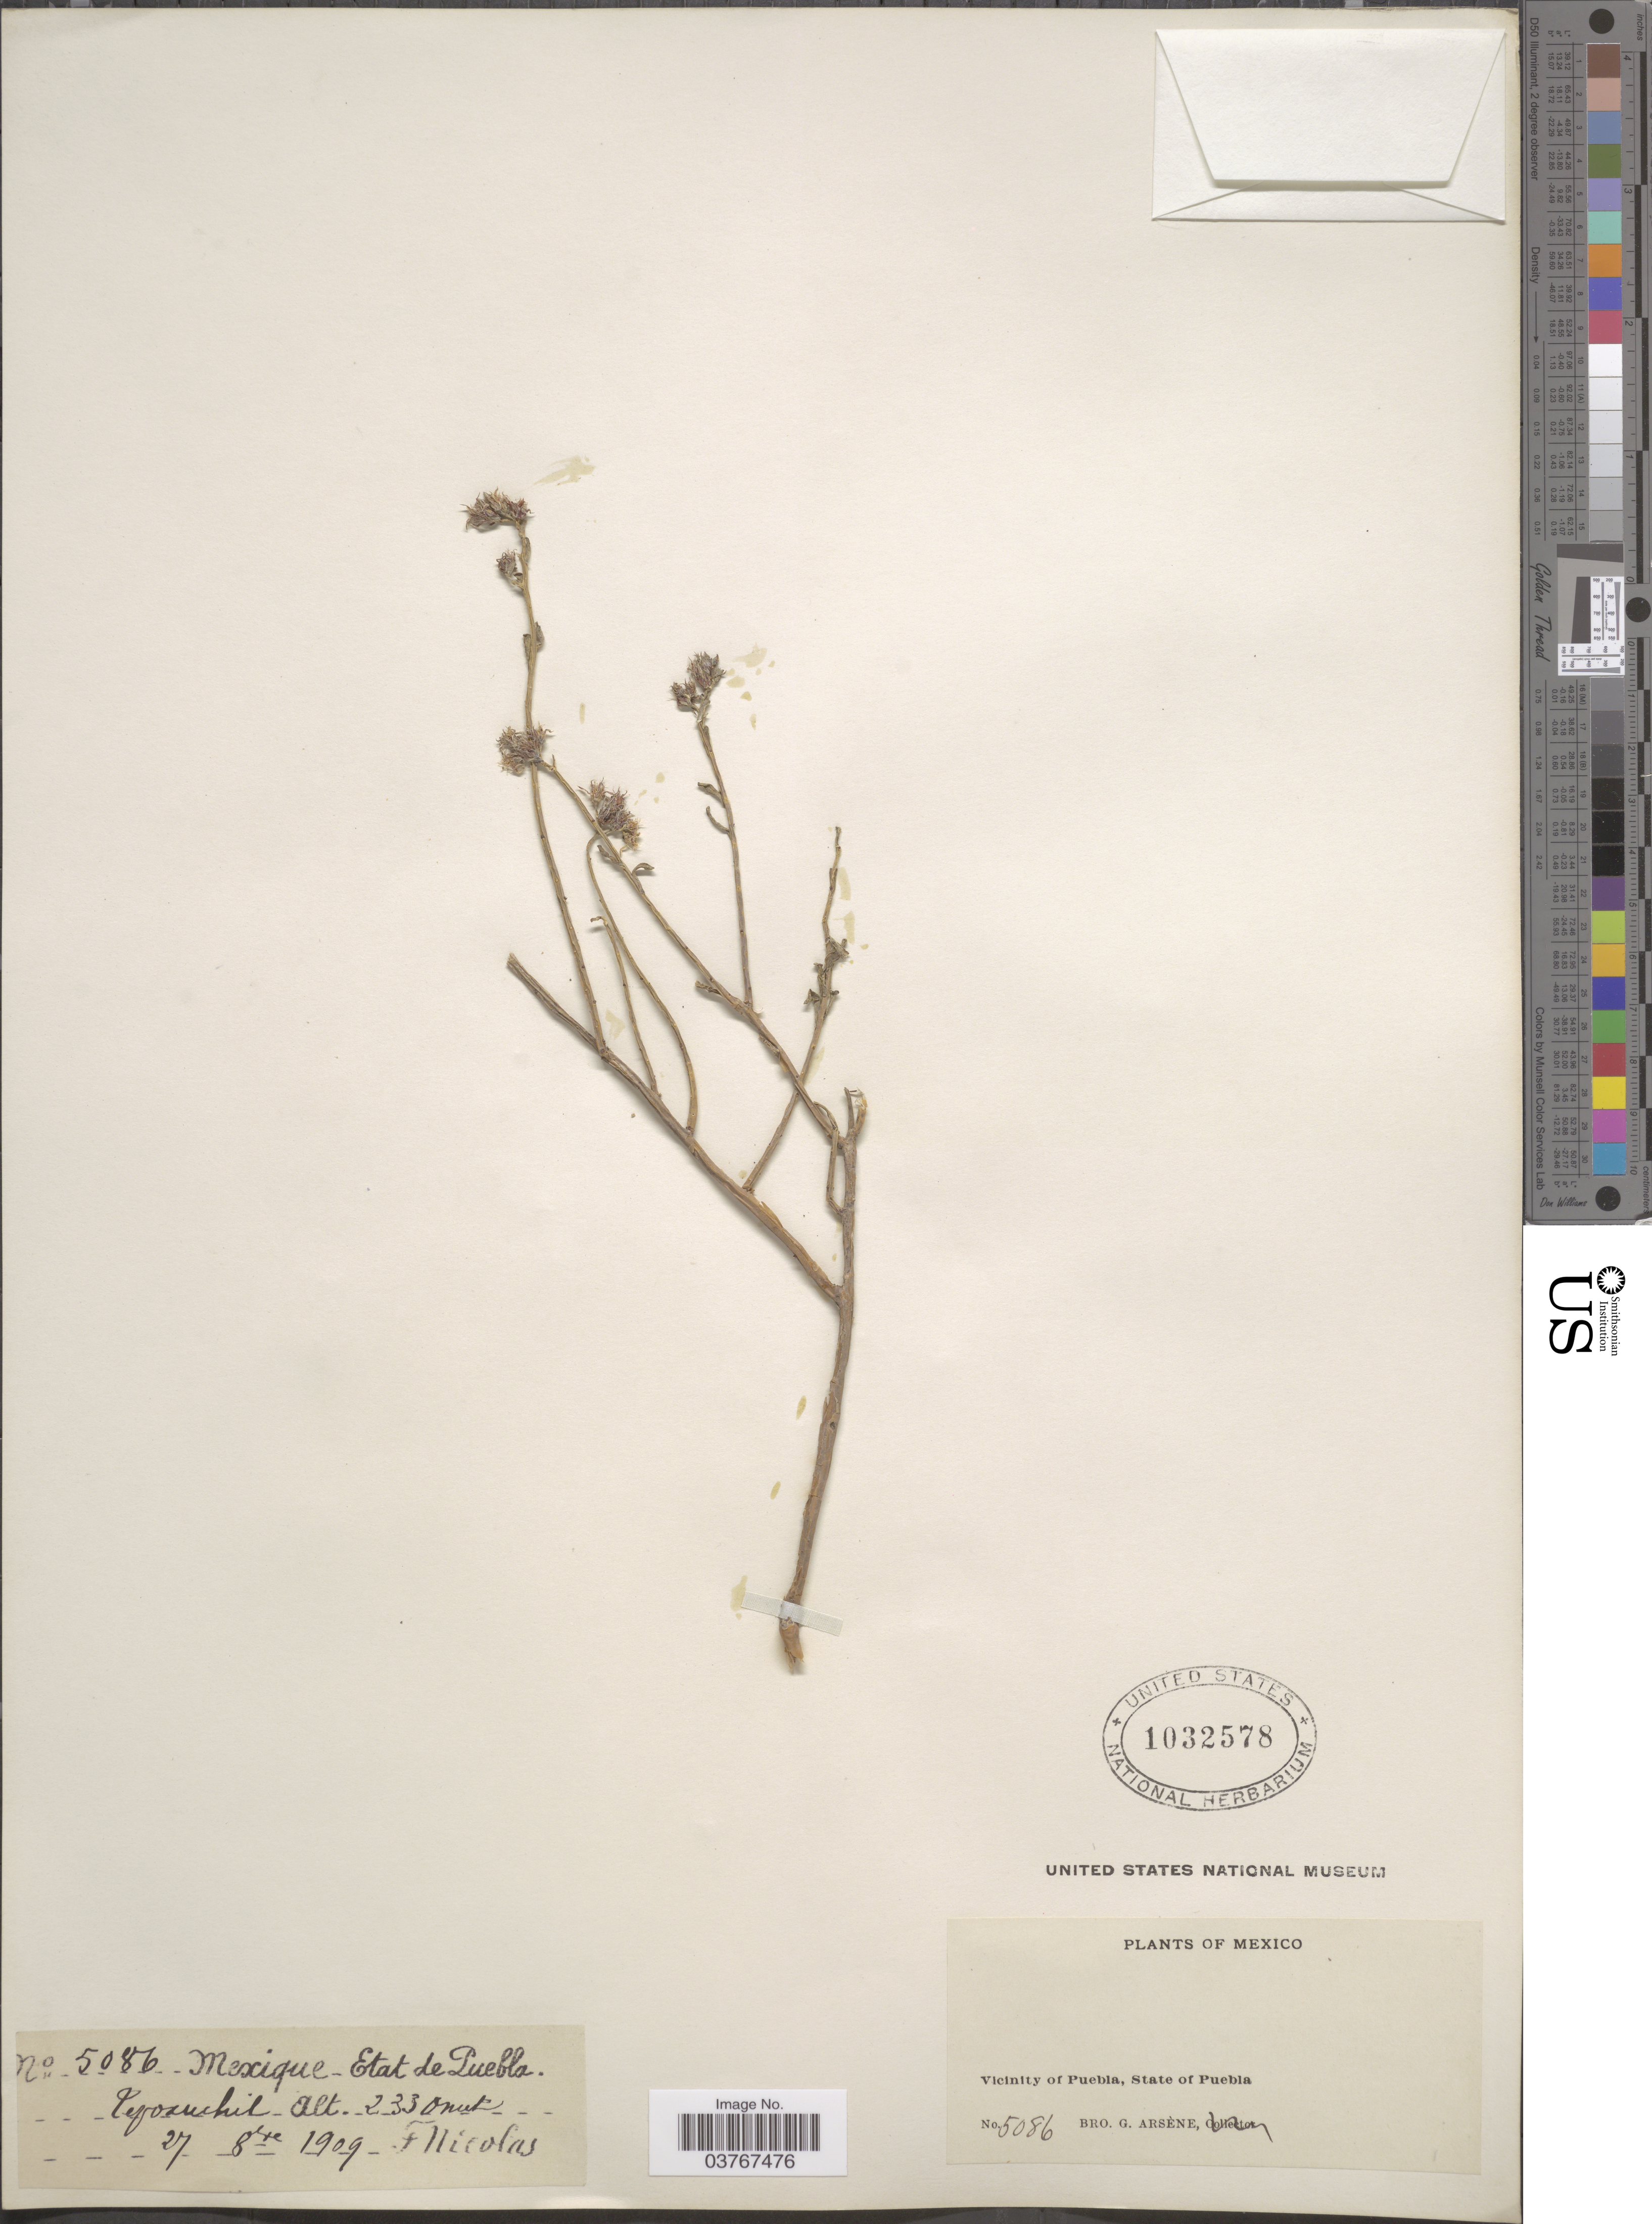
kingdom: Plantae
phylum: Tracheophyta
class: Magnoliopsida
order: Saxifragales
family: Crassulaceae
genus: Sedum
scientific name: Sedum sp.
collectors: F. Nicolas & Bro. G. Arsène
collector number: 5086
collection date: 1909-10-27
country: Mexico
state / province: Puebla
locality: Tepozuchil Vicinity of Puebla.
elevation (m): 2330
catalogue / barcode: US 1032578